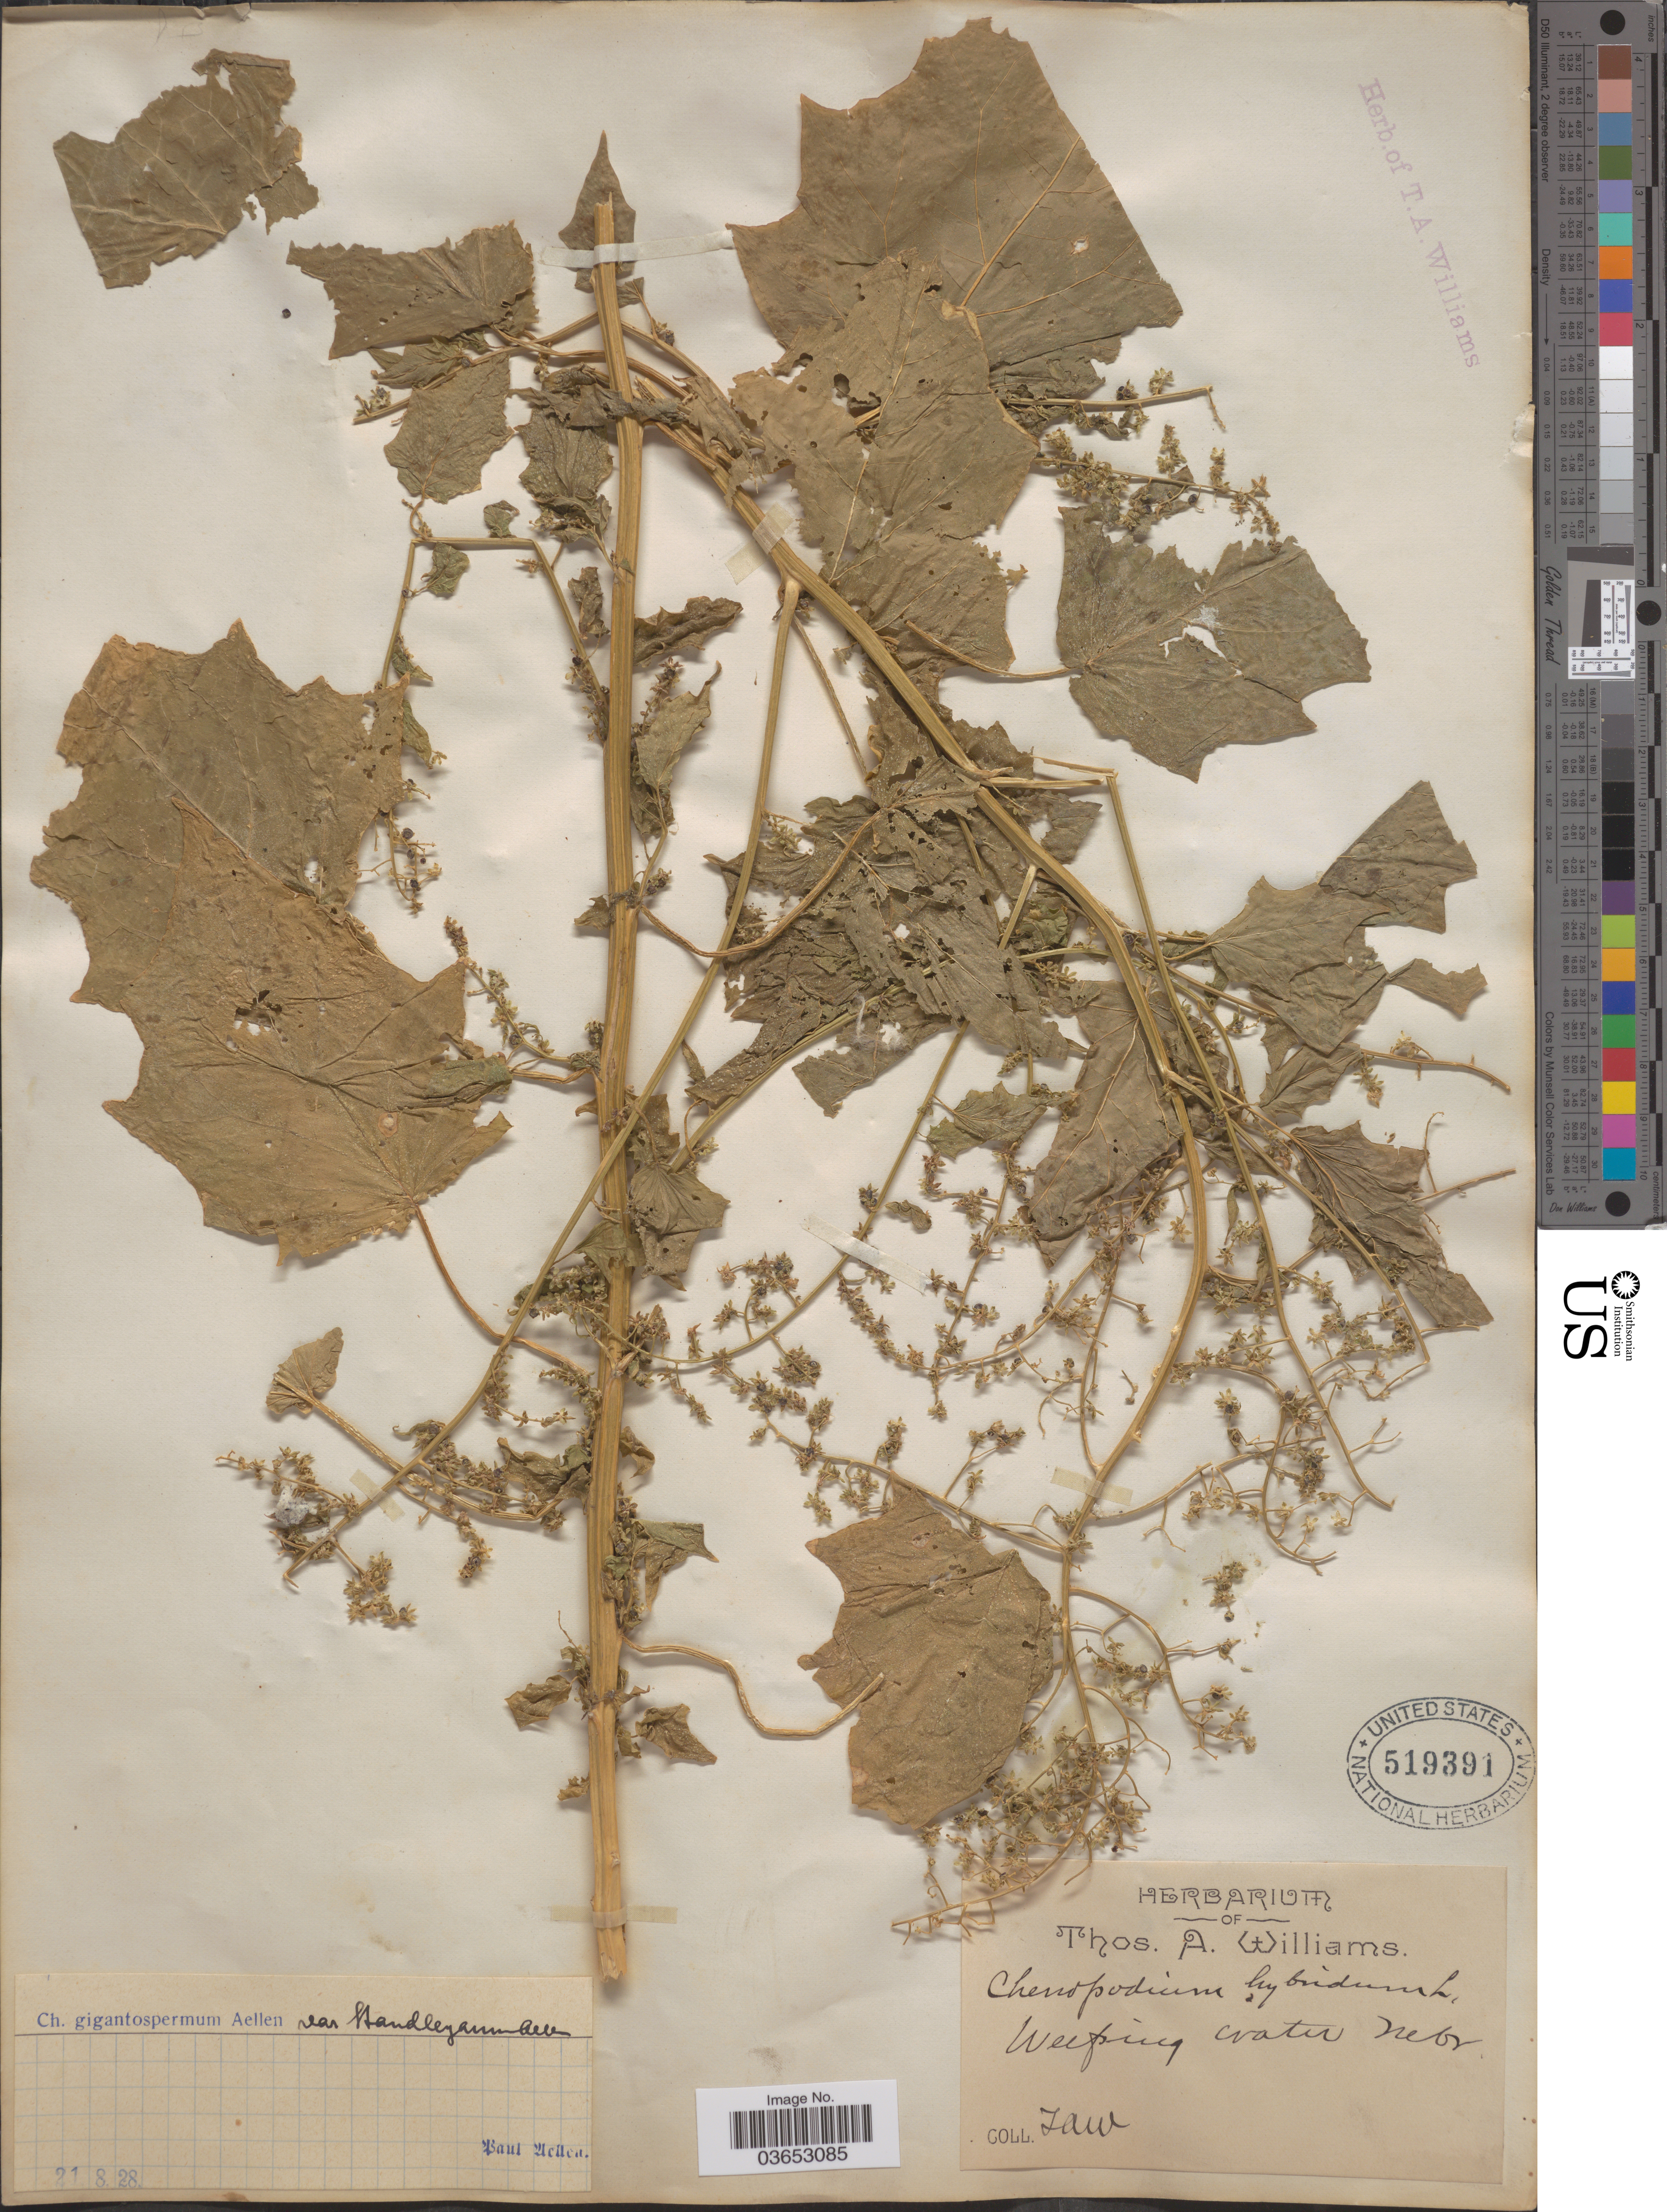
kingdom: Plantae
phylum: Tracheophyta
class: Magnoliopsida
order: Caryophyllales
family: Amaranthaceae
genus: Chenopodium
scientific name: Chenopodium gigantospermum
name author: Aellen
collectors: T. A. Williams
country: United States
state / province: Nebraska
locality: Weeping crater.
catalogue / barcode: US 519391